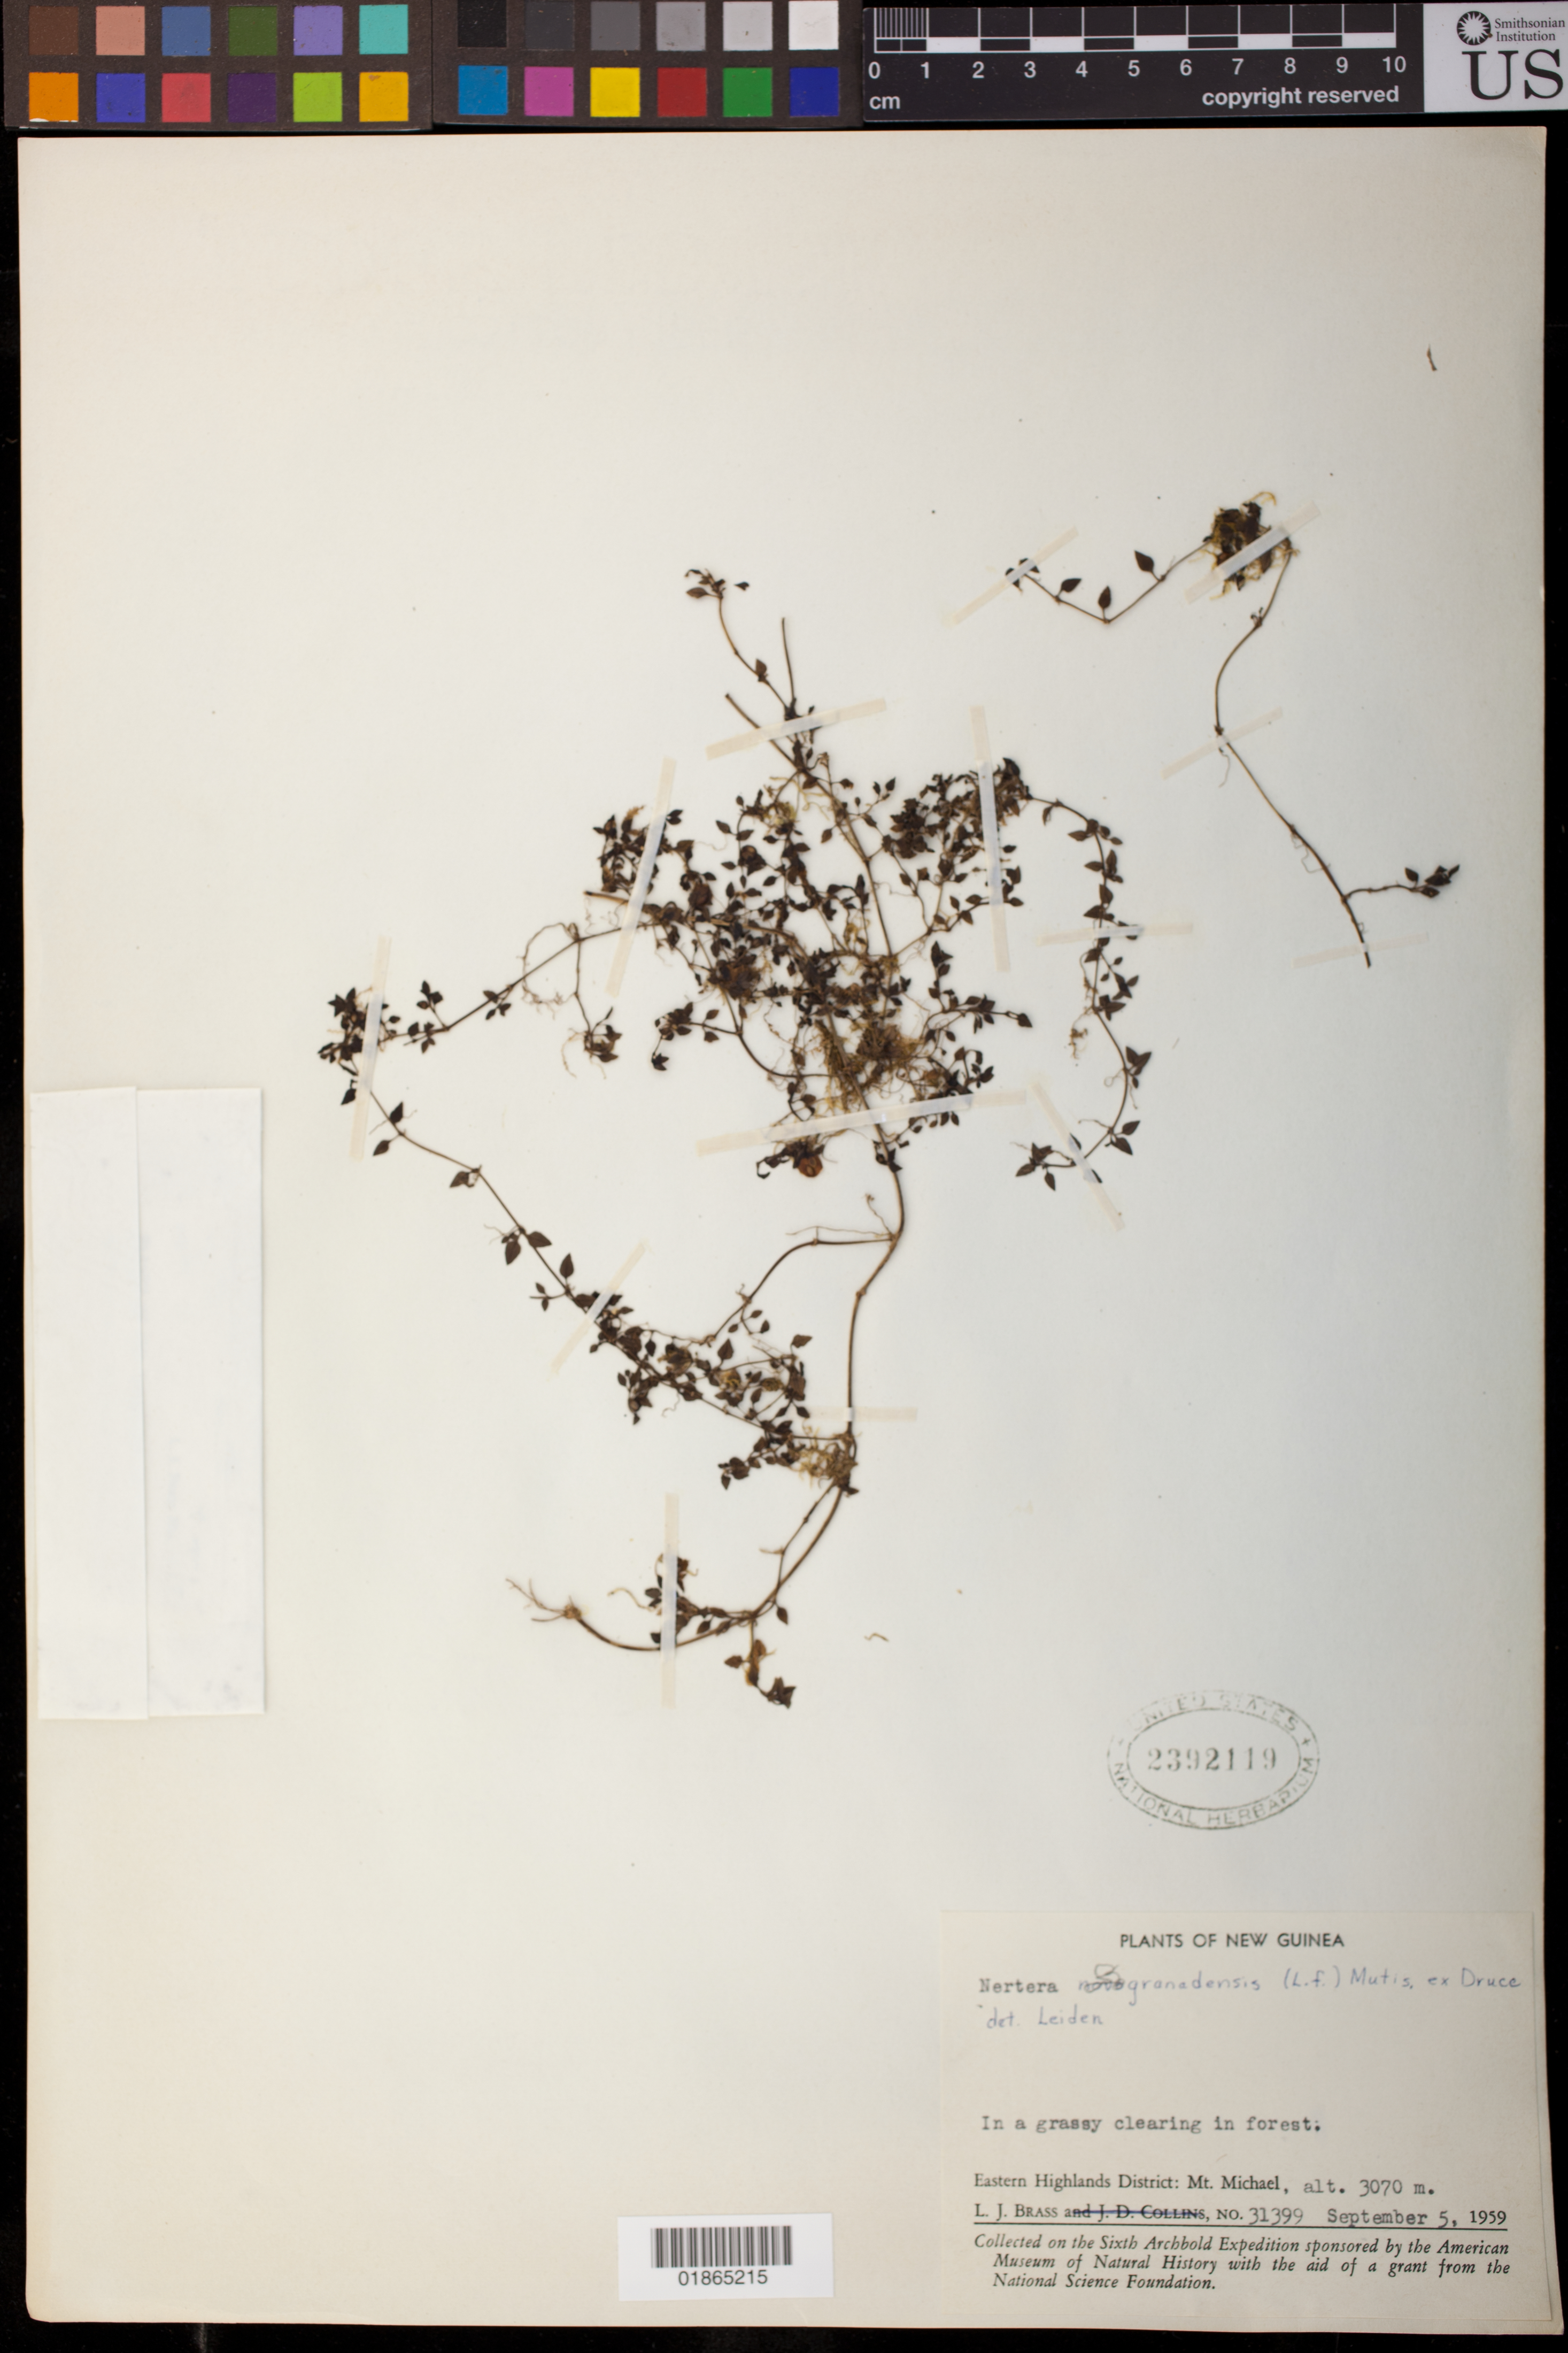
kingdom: Plantae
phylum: Tracheophyta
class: Magnoliopsida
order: Gentianales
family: Rubiaceae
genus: Nertera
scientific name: Nertera granadensis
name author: (Mutis ex L. f.) Druce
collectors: L. J. Brass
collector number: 31399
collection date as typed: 05 Sep 1959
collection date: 1959-09-05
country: Papua New Guinea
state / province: Eastern Highlands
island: New Guinea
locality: Mt. Michael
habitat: In a grassy clearing in forest.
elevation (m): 3070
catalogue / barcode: US 2392119